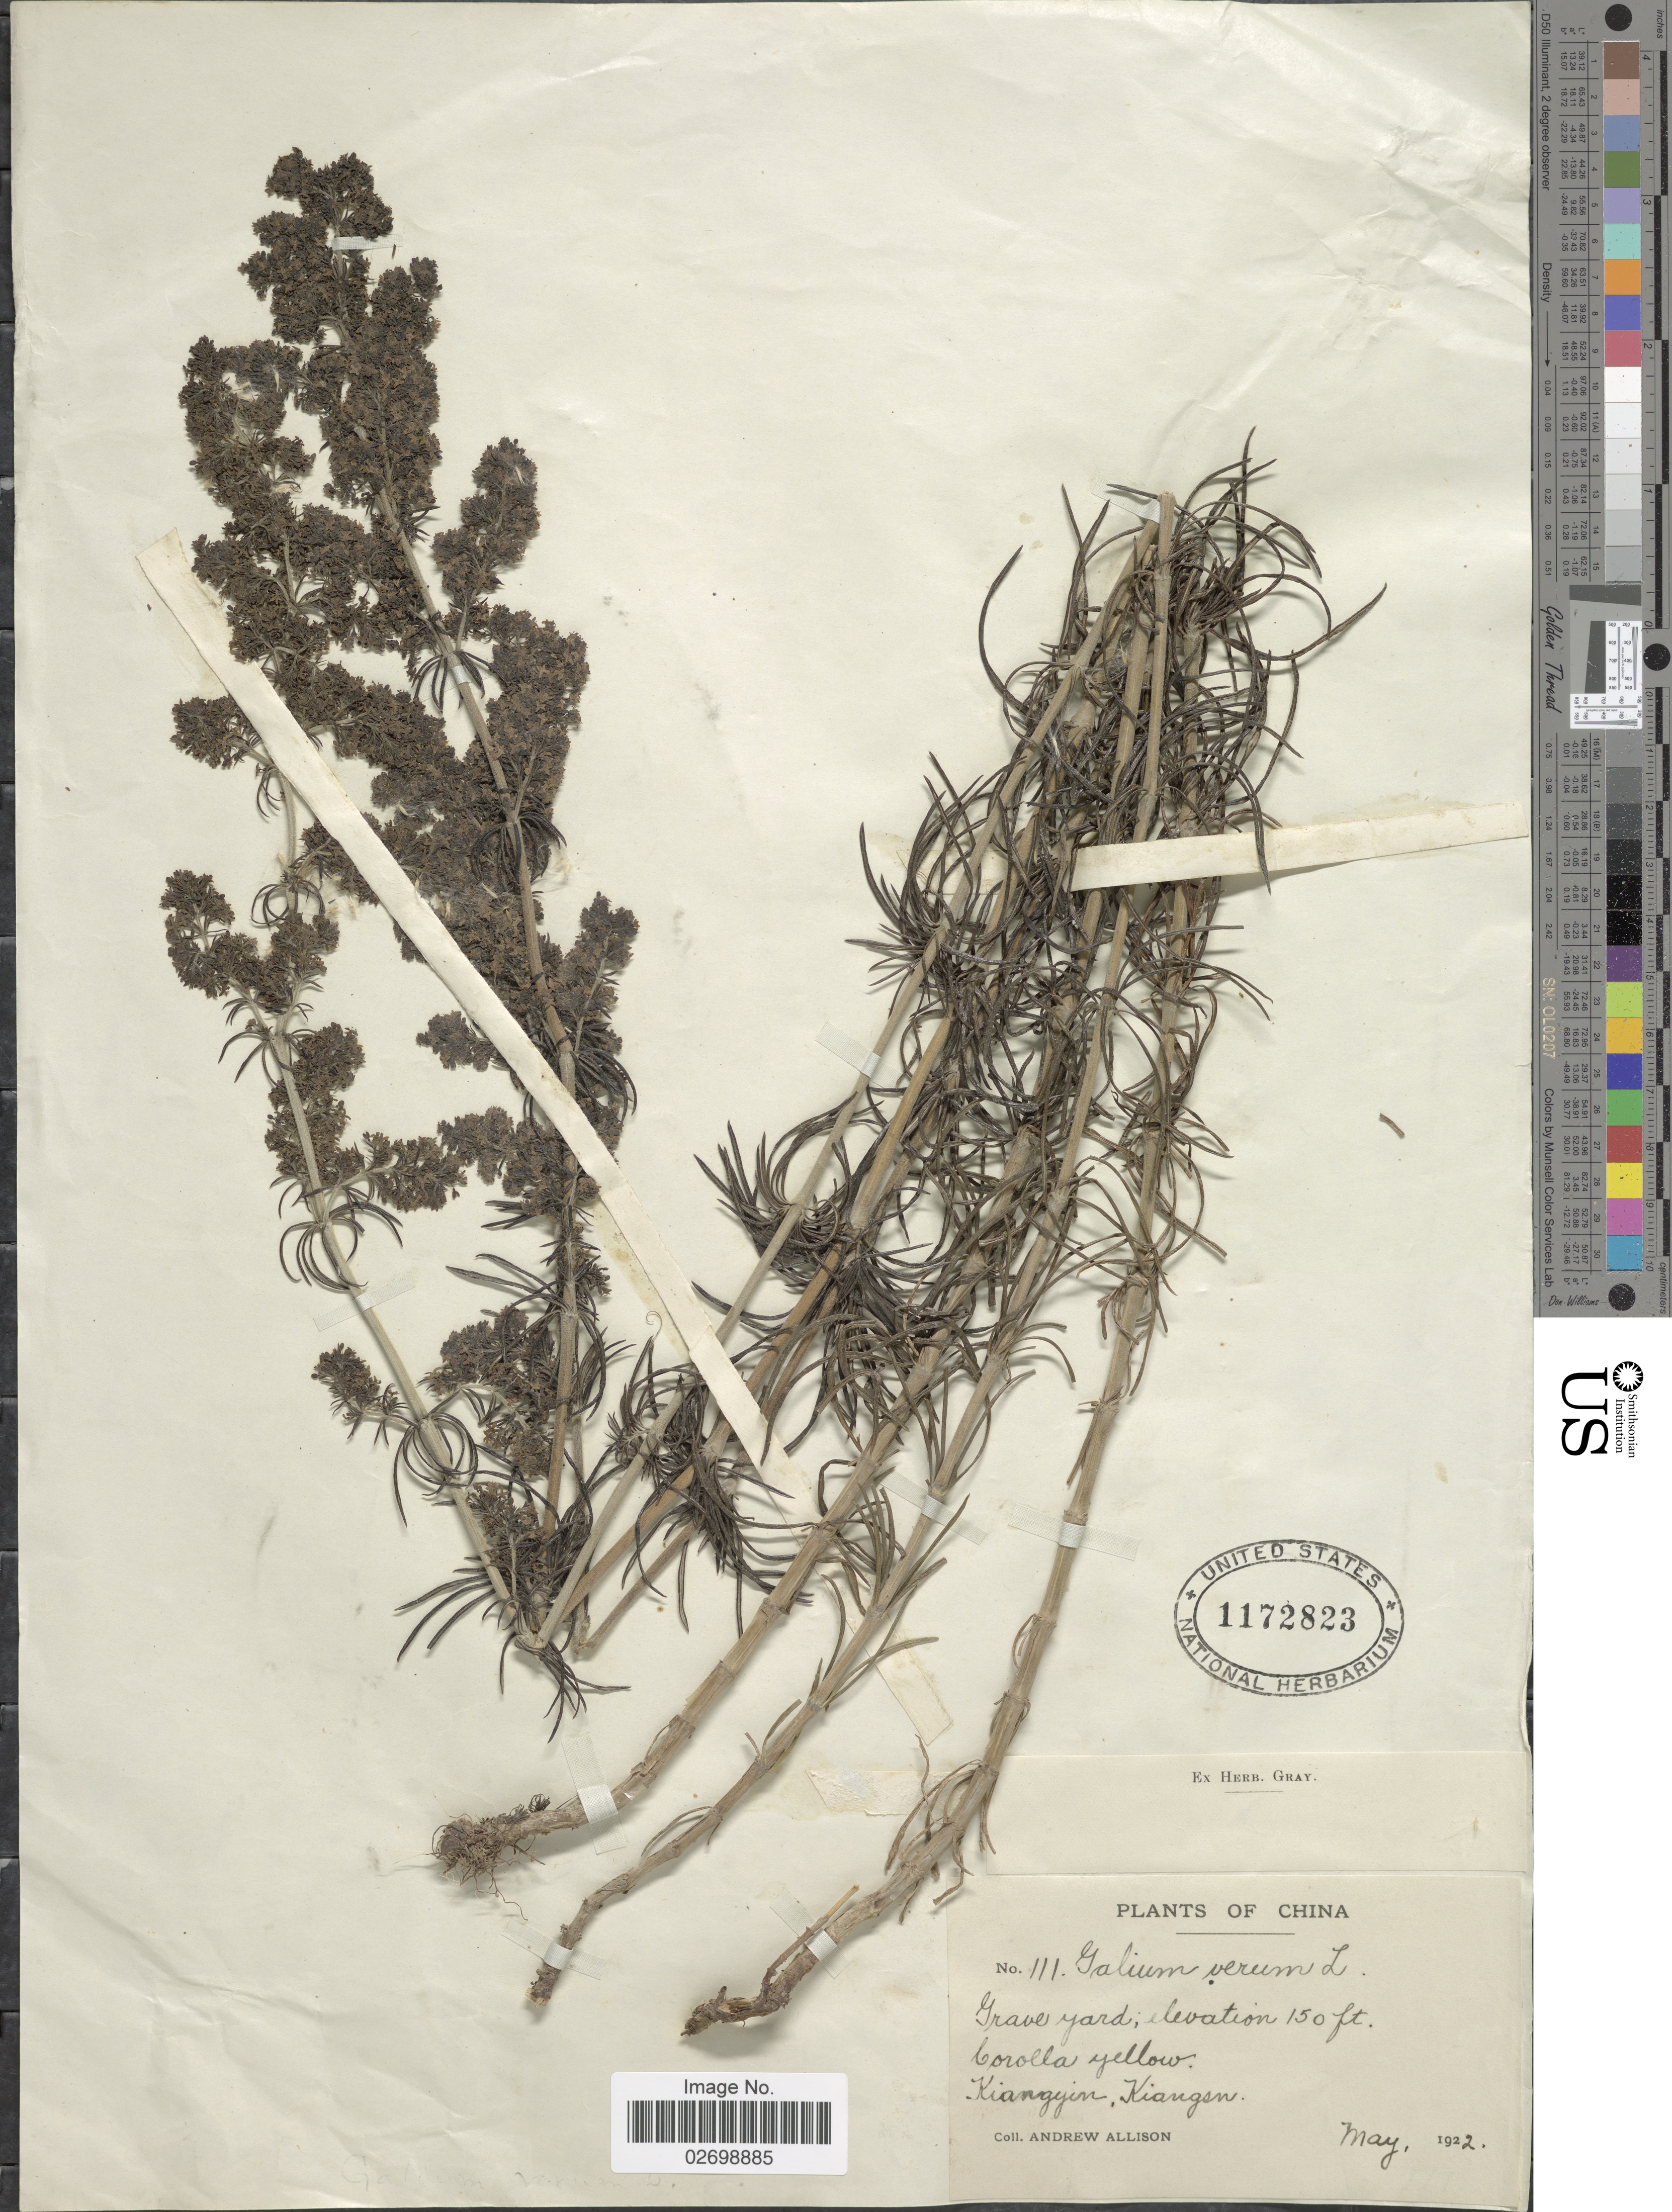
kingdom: Plantae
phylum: Tracheophyta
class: Magnoliopsida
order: Gentianales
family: Rubiaceae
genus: Galium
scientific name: Galium verum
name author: L.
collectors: A. Allison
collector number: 111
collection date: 1922-05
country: China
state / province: Jiangsu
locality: Kiangyin, Kiangsu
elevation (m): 46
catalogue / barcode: US 1172823